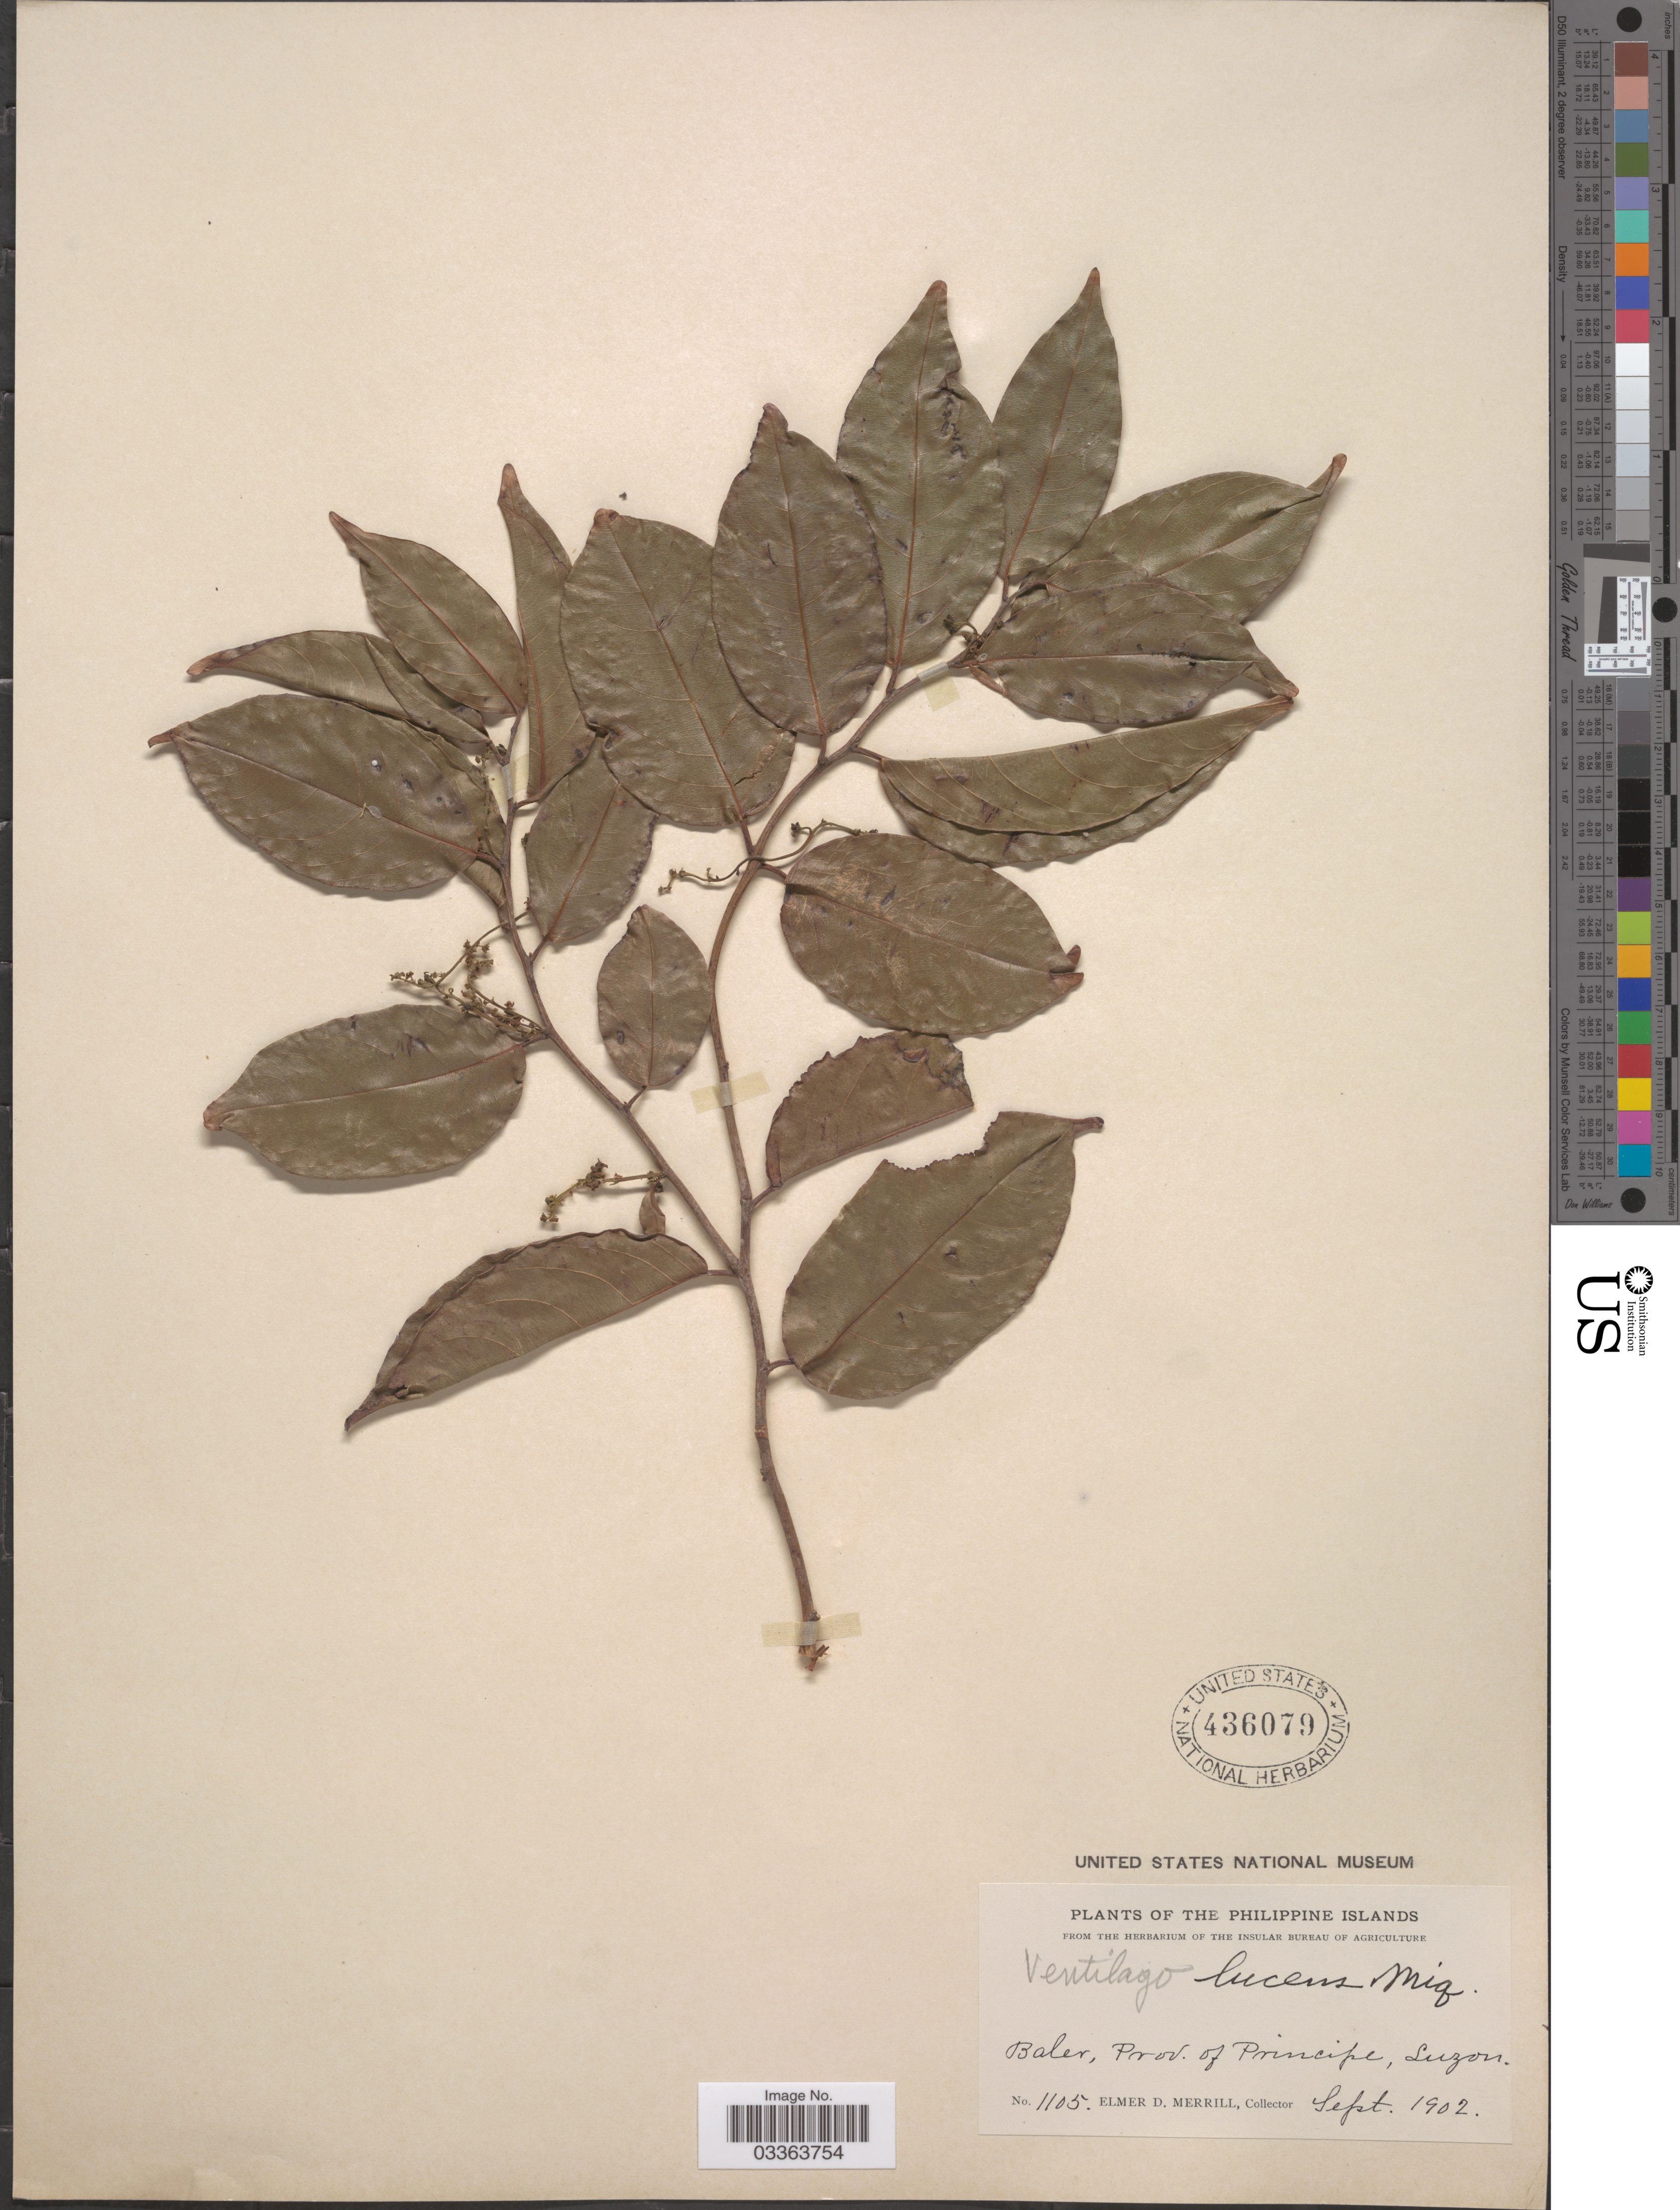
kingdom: Plantae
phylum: Tracheophyta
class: Magnoliopsida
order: Rosales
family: Rhamnaceae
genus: Ventilago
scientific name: Ventilago lucens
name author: Miq.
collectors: E. D. Merrill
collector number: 1105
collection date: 1902-09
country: Philippines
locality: The Philippine Islands. Baler, Prov. of Principe, Luzon.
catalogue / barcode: US 436079